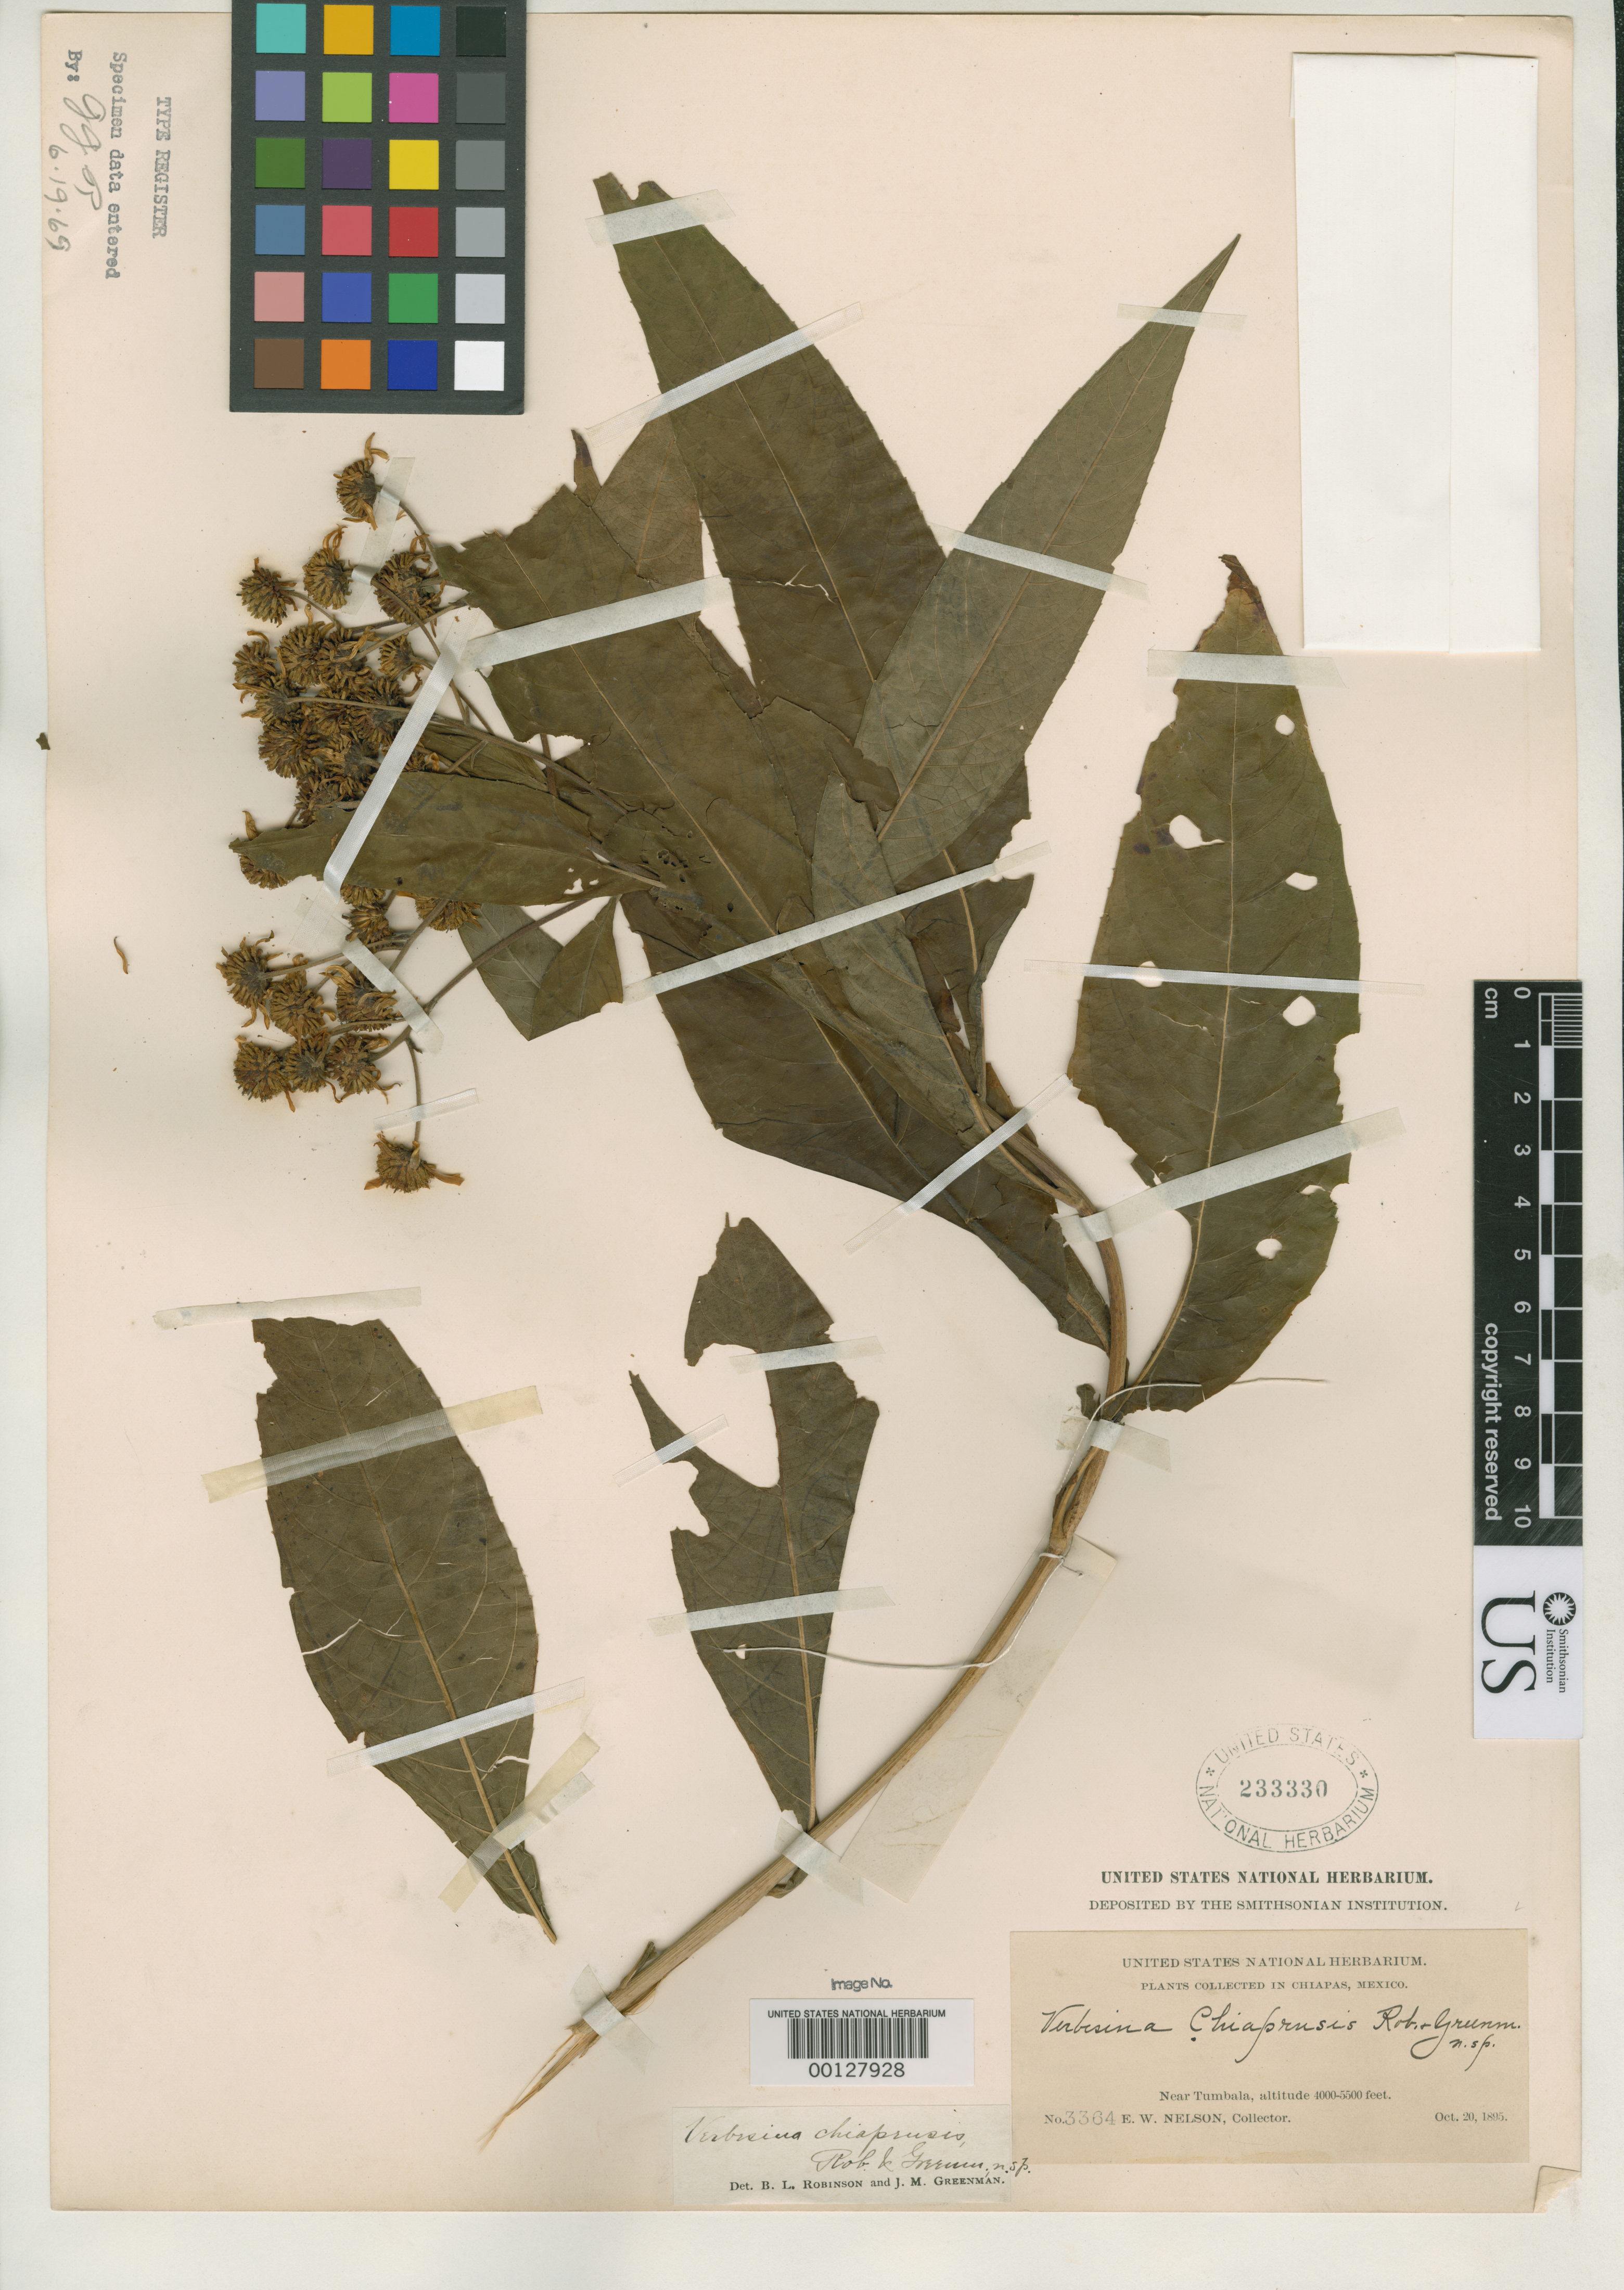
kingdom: Plantae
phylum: Tracheophyta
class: Magnoliopsida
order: Asterales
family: Asteraceae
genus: Verbesina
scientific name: Verbesina chiapensis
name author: B.L. Rob. & Greenm.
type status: Type Collection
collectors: E. W. Nelson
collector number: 3364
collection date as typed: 20 Oct 1895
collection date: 1895-10-20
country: Mexico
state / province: Chiapas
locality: Near Tumbala.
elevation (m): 1200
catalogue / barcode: US 233330